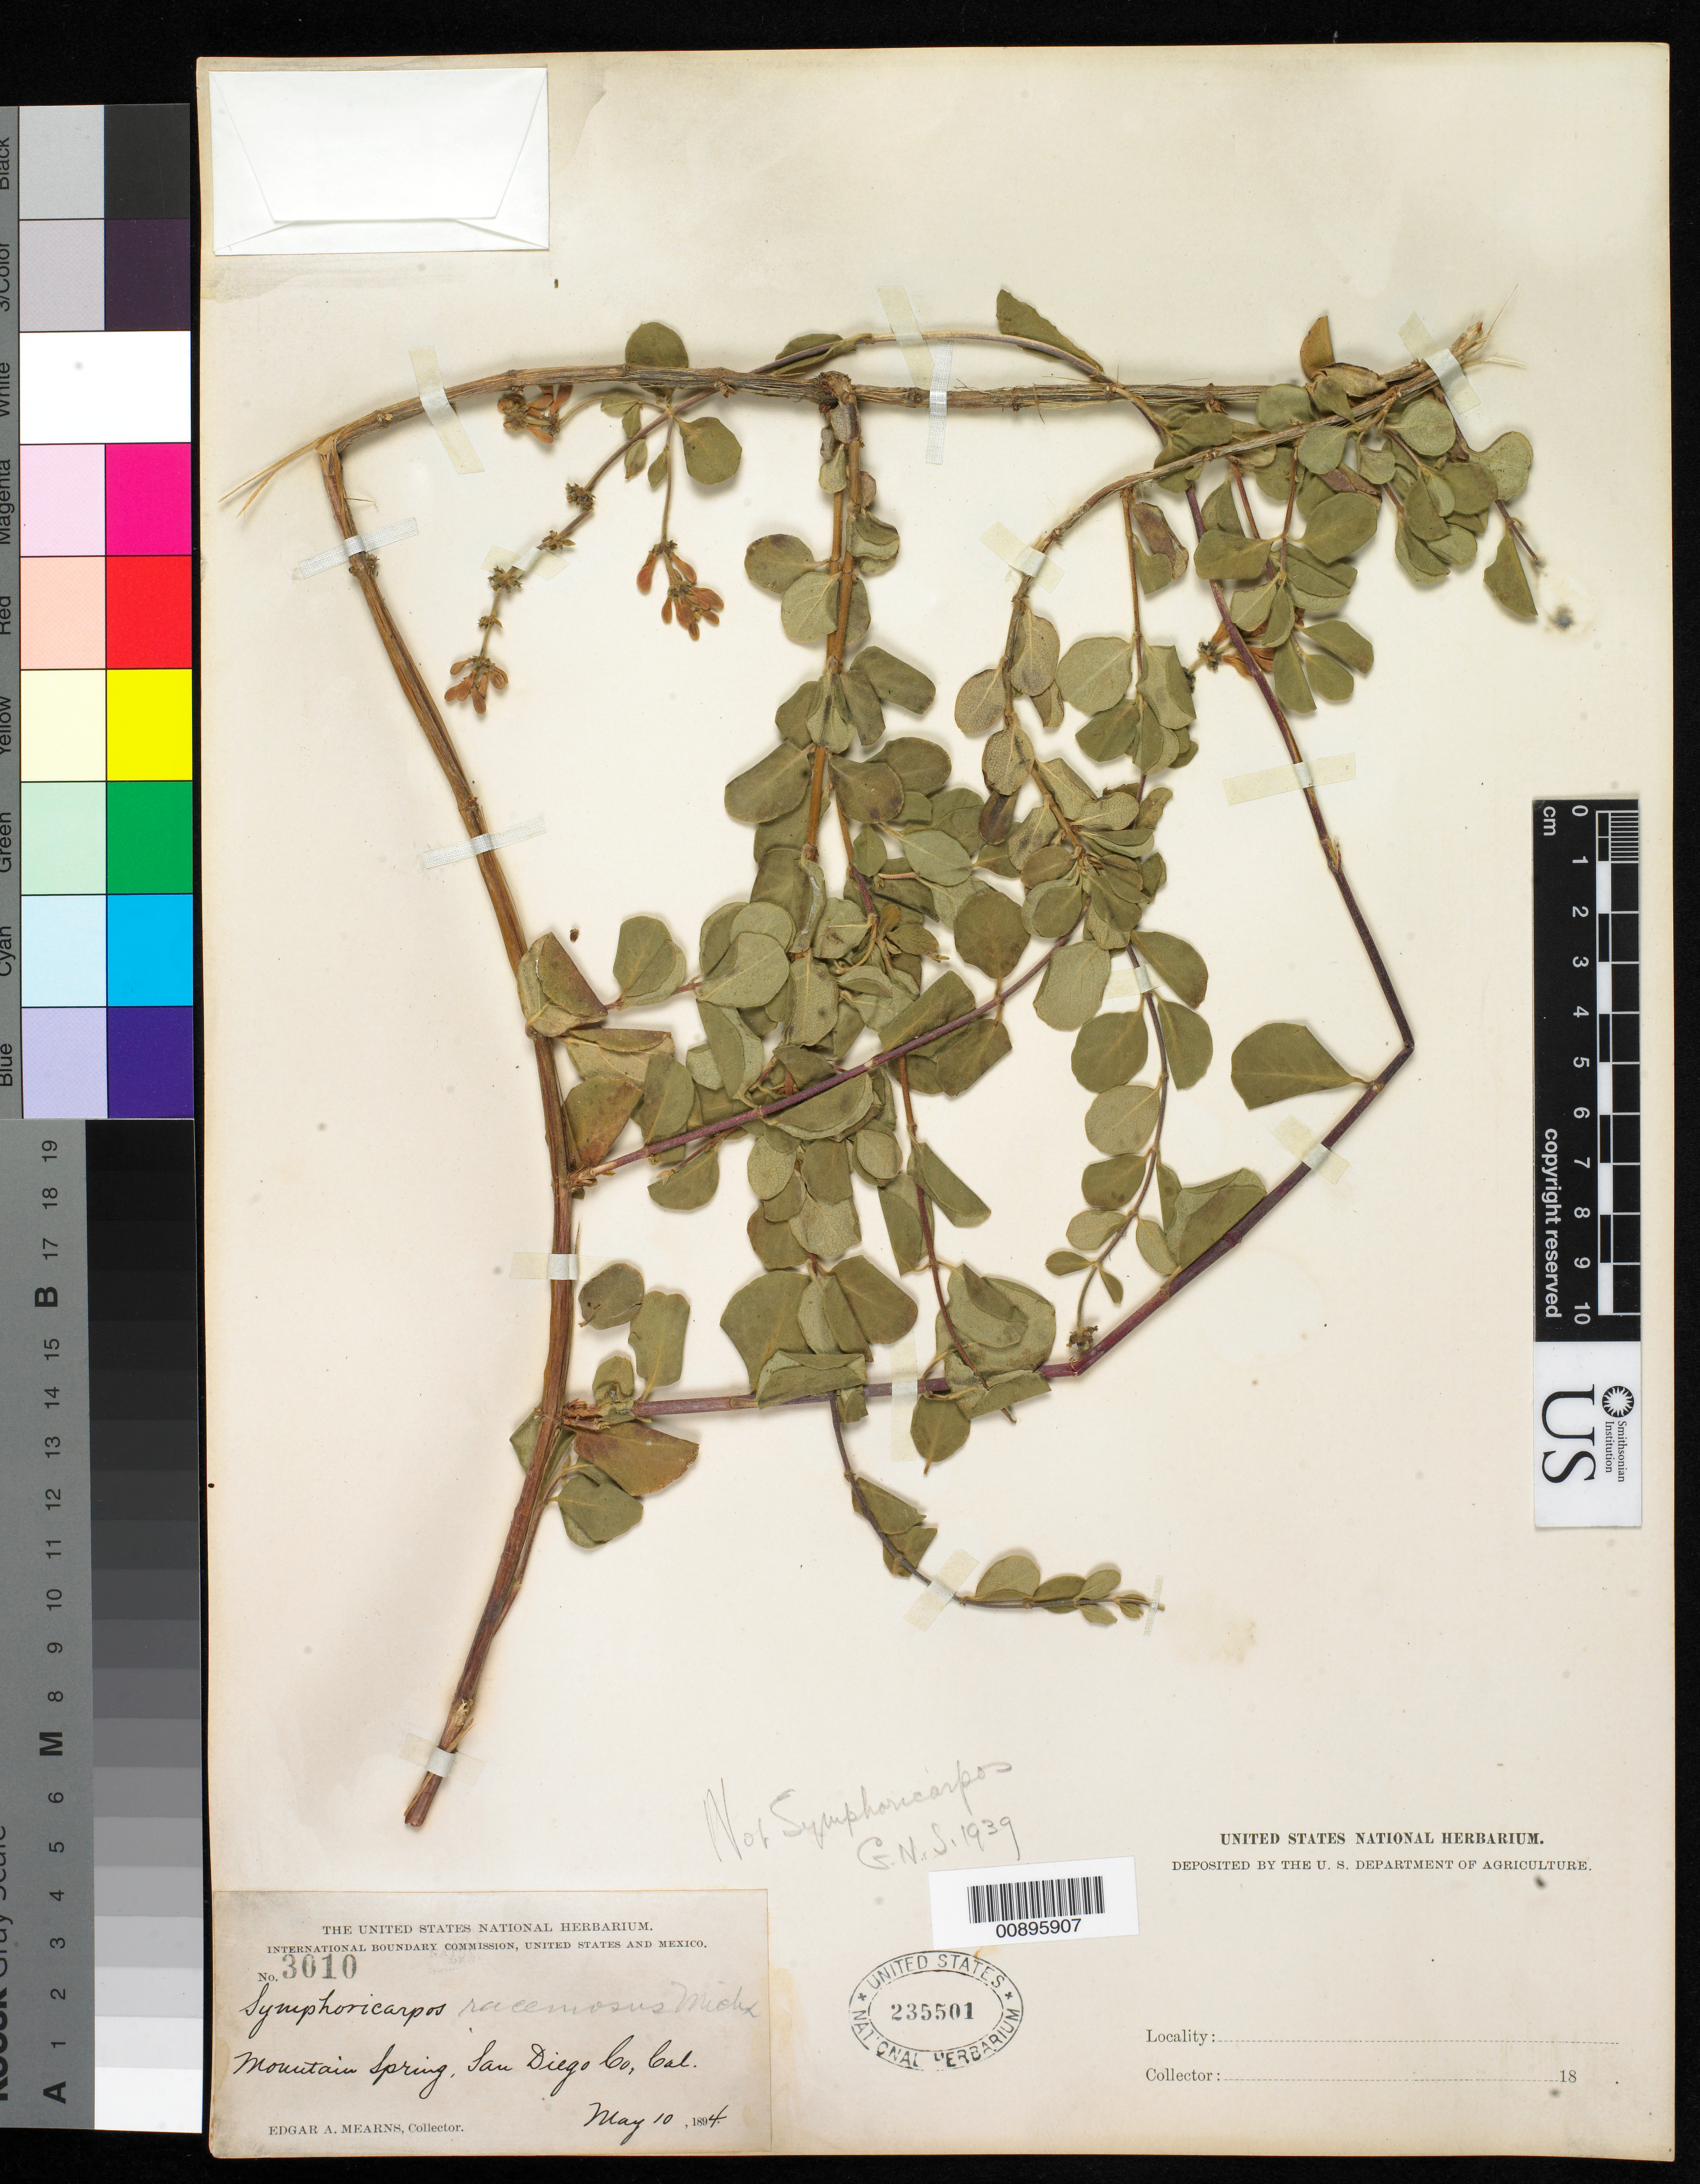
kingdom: Plantae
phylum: Tracheophyta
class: Magnoliopsida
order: Dipsacales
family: Caprifoliaceae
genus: Symphoricarpos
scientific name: Symphoricarpos sp.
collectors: E. A. Mearns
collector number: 3010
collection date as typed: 10 May 1894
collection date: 1894-05-10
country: United States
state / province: California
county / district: San Diego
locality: Mountain Spring, San Diego County, California.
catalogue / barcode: US 235501